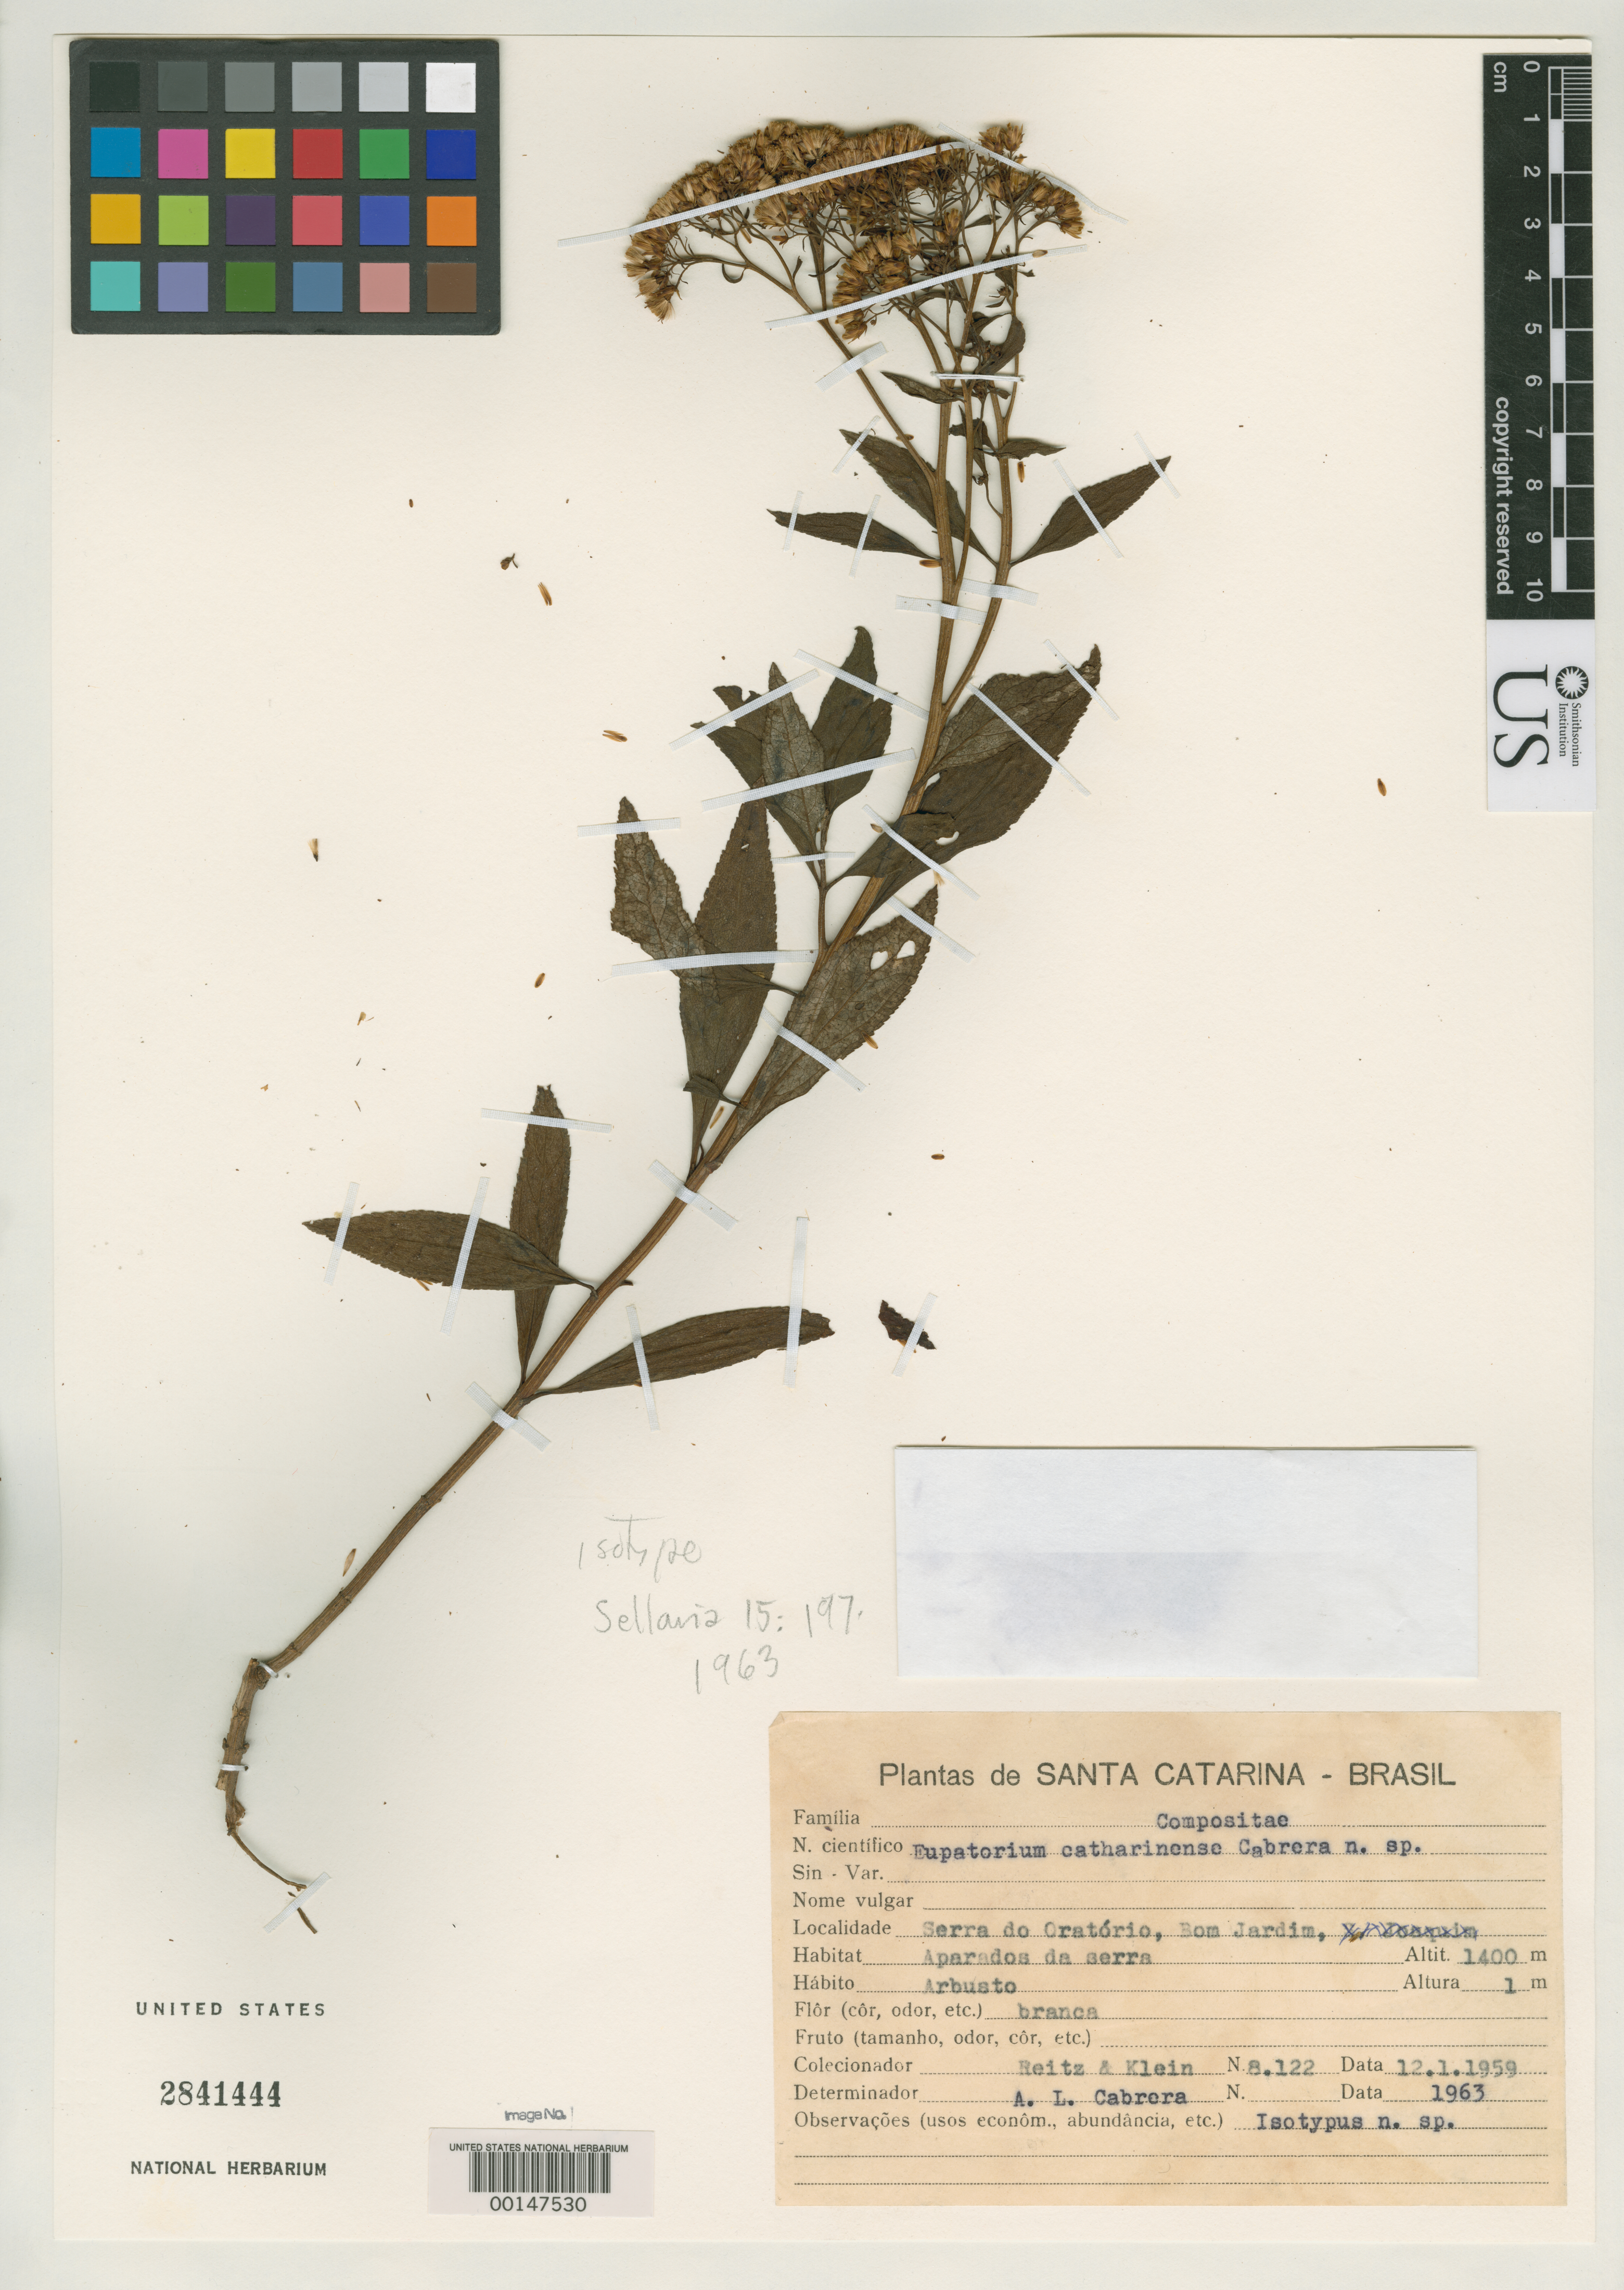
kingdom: Plantae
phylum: Tracheophyta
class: Magnoliopsida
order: Asterales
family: Asteraceae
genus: Eupatorium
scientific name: Eupatorium catharinense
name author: Cabrera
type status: Isotype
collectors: R. Reitz & R. M. Klein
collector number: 8122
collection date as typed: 12 Jan 1959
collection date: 1959-01-12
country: Brazil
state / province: Santa Catarina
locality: Serra do Oratório, Bom. Jardim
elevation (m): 1400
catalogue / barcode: US 2841444